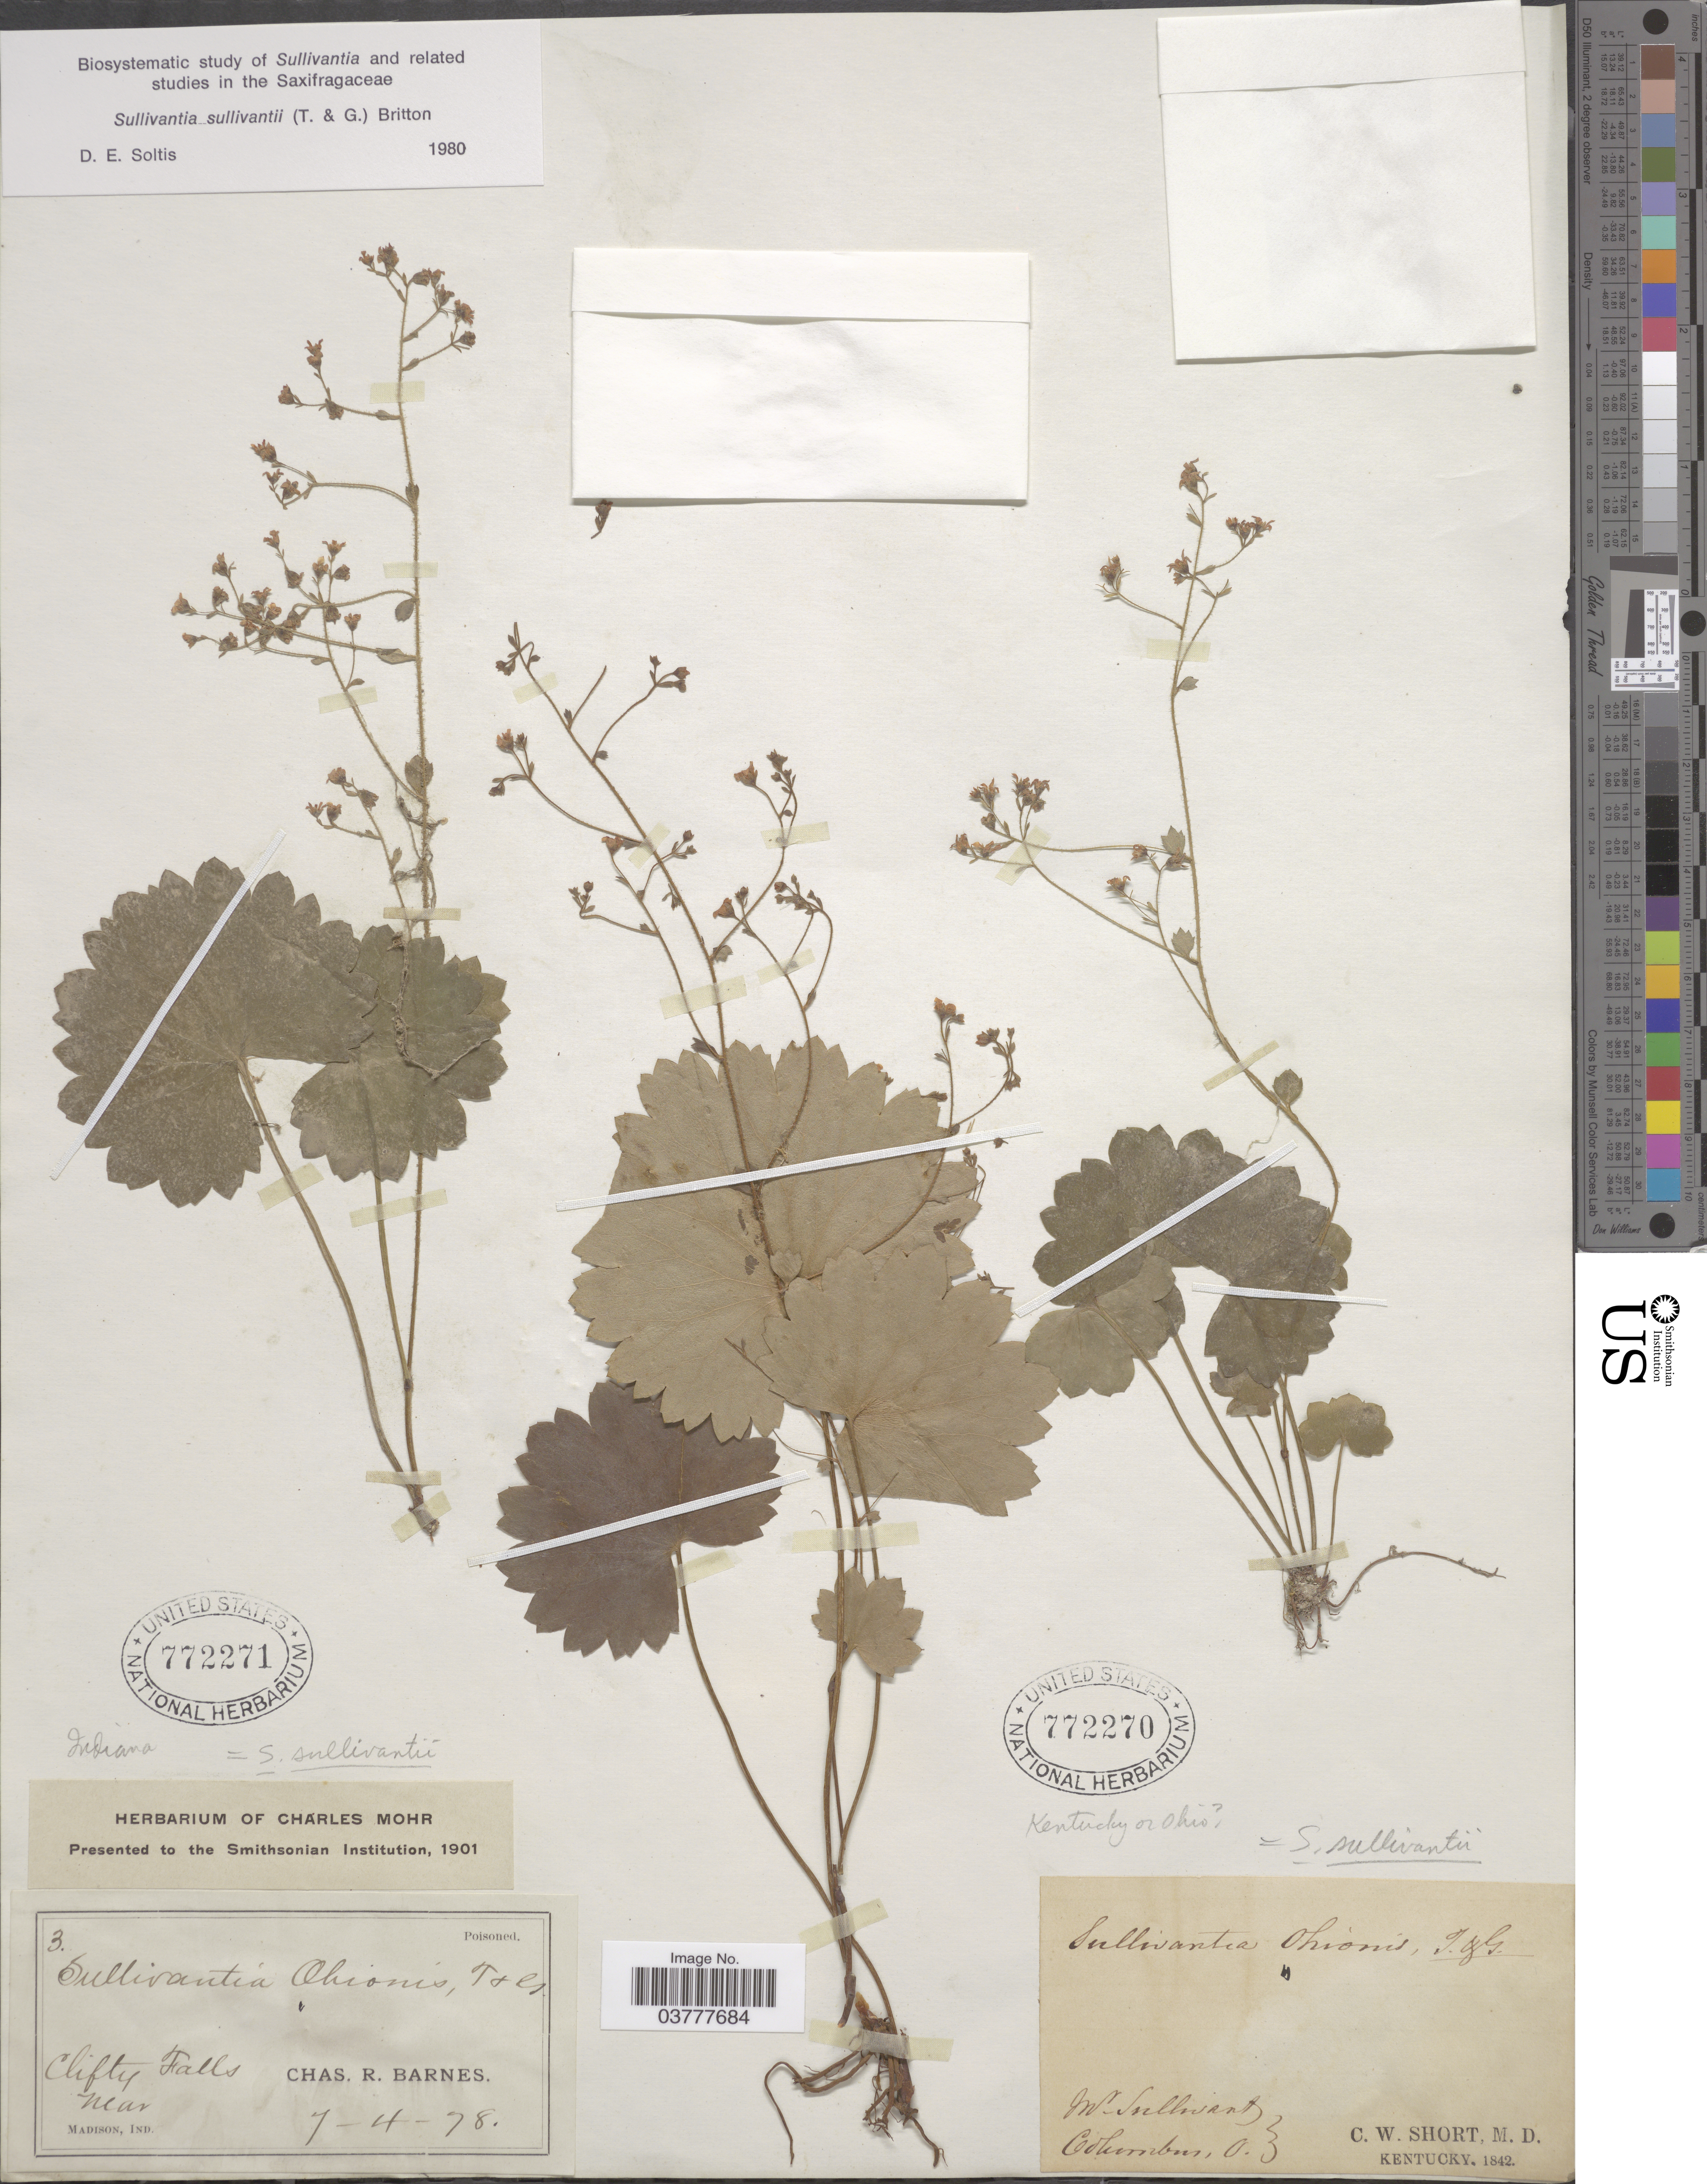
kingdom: Plantae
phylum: Tracheophyta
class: Magnoliopsida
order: Saxifragales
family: Saxifragaceae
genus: Sullivantia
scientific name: Sullivantia sullivantii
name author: (Torr. & A. Gray) Britton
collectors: C. R. Barnes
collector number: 3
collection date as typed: Transcribed d/m/y: 4/7/78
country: United States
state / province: Indiana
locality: Clifty Falls near Madison.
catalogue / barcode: US 772271-2